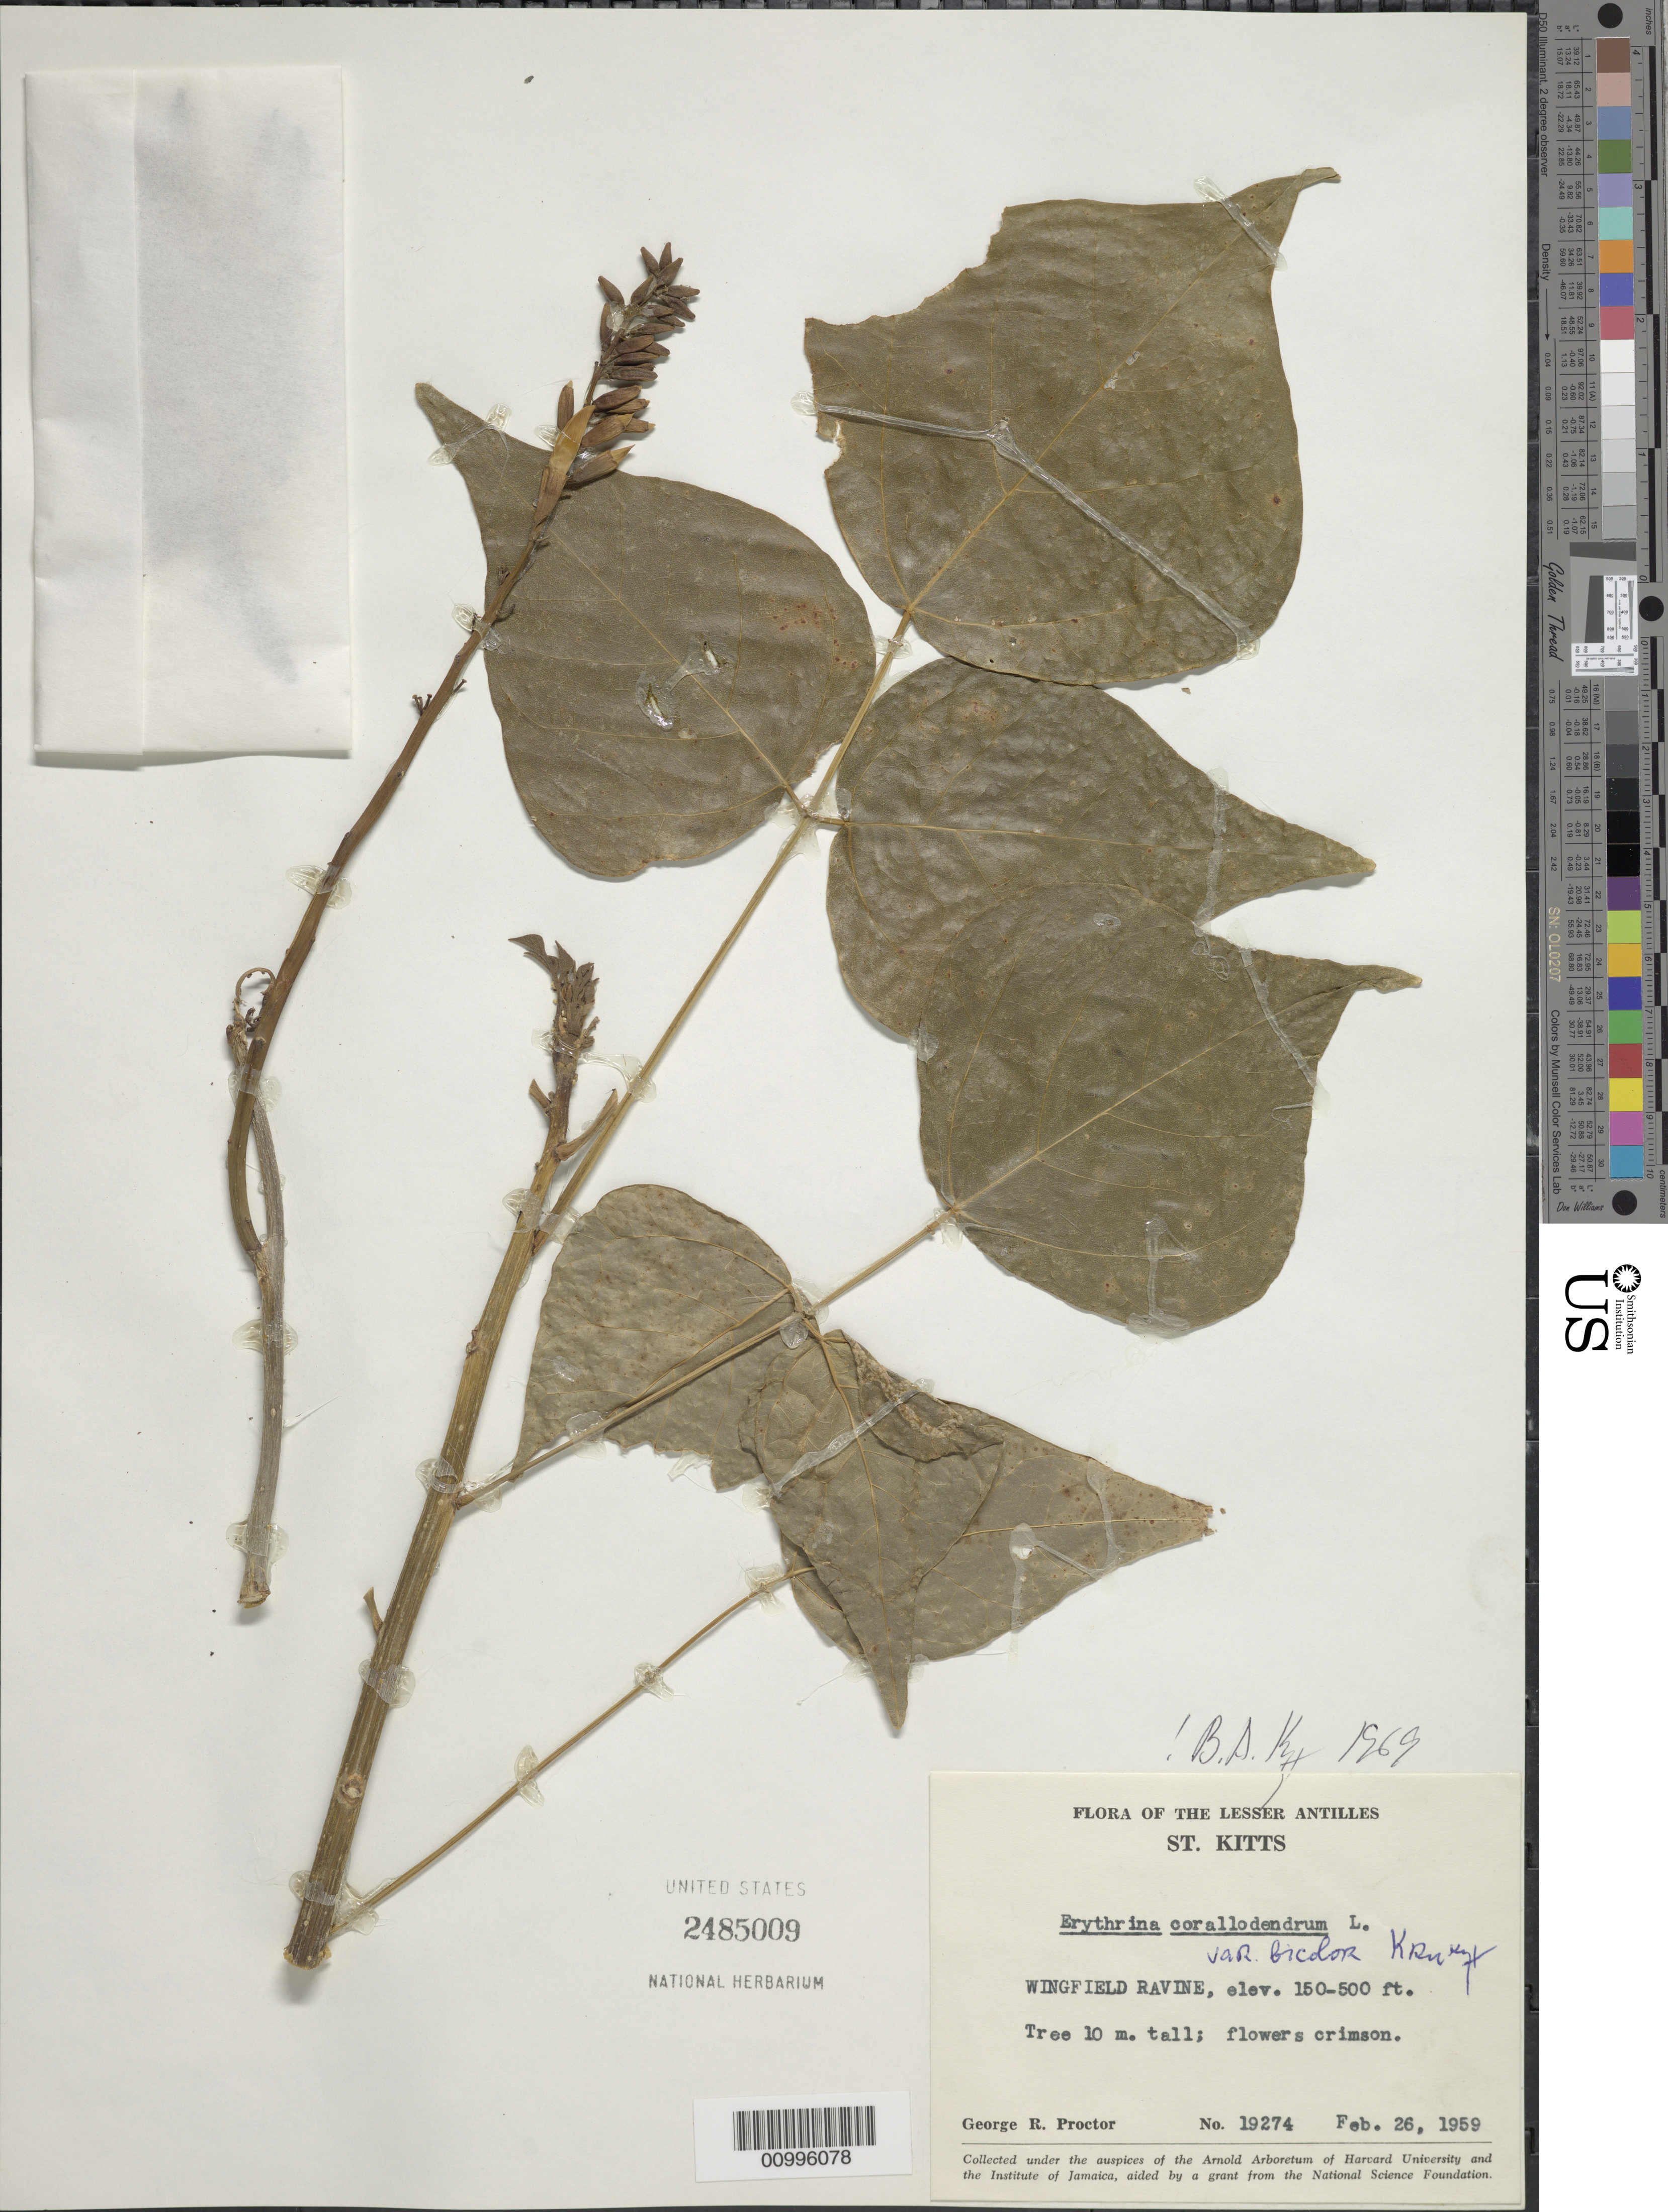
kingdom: Plantae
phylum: Tracheophyta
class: Magnoliopsida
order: Fabales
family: Fabaceae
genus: Erythrina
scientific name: Erythrina corallodendron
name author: L.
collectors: G. R. Proctor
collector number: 19274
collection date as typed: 26 Feb 1959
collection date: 1959-02-26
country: St. Christopher-Nevis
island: St. Christopher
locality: Wingfield Ravine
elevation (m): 46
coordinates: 0 N, 0 E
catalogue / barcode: US 2485009